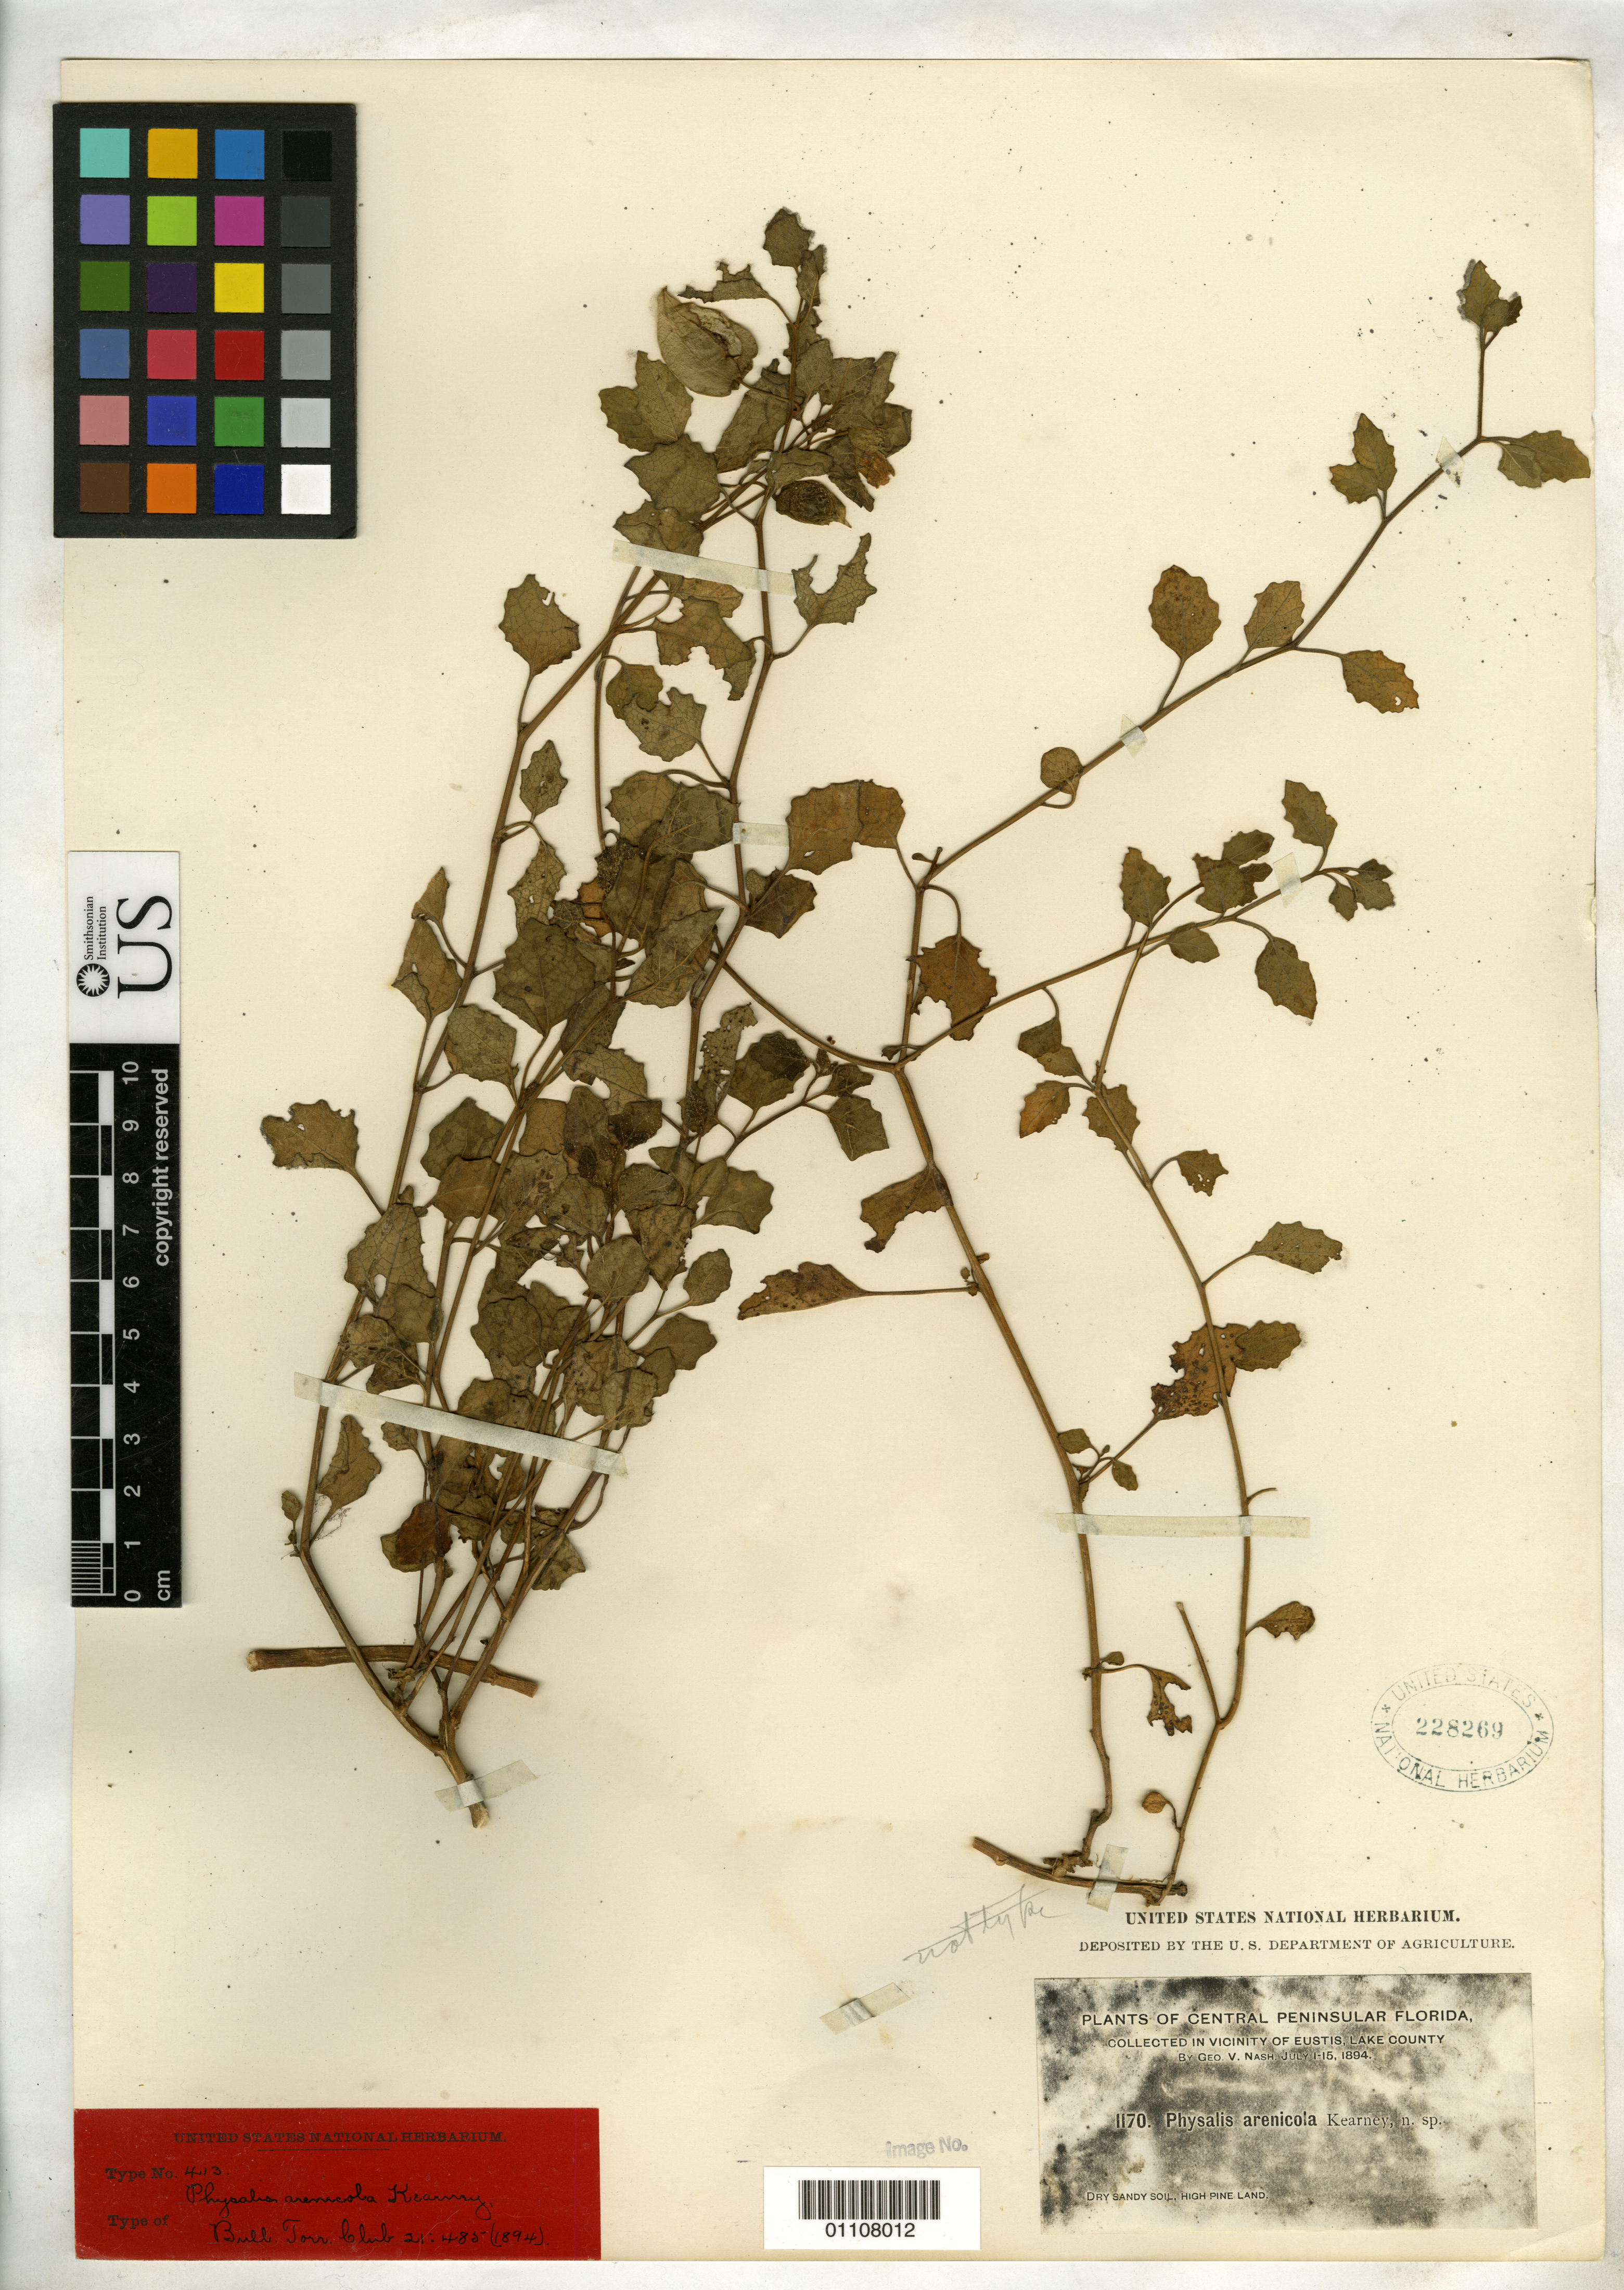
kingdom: Plantae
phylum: Tracheophyta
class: Magnoliopsida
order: Solanales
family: Solanaceae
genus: Physalis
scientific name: Physalis arenicola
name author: Kearney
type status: Syntype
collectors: G. V. Nash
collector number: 1170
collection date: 1894-07-01/1894-07-15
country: United States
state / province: Florida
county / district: Lake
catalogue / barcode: US 228269